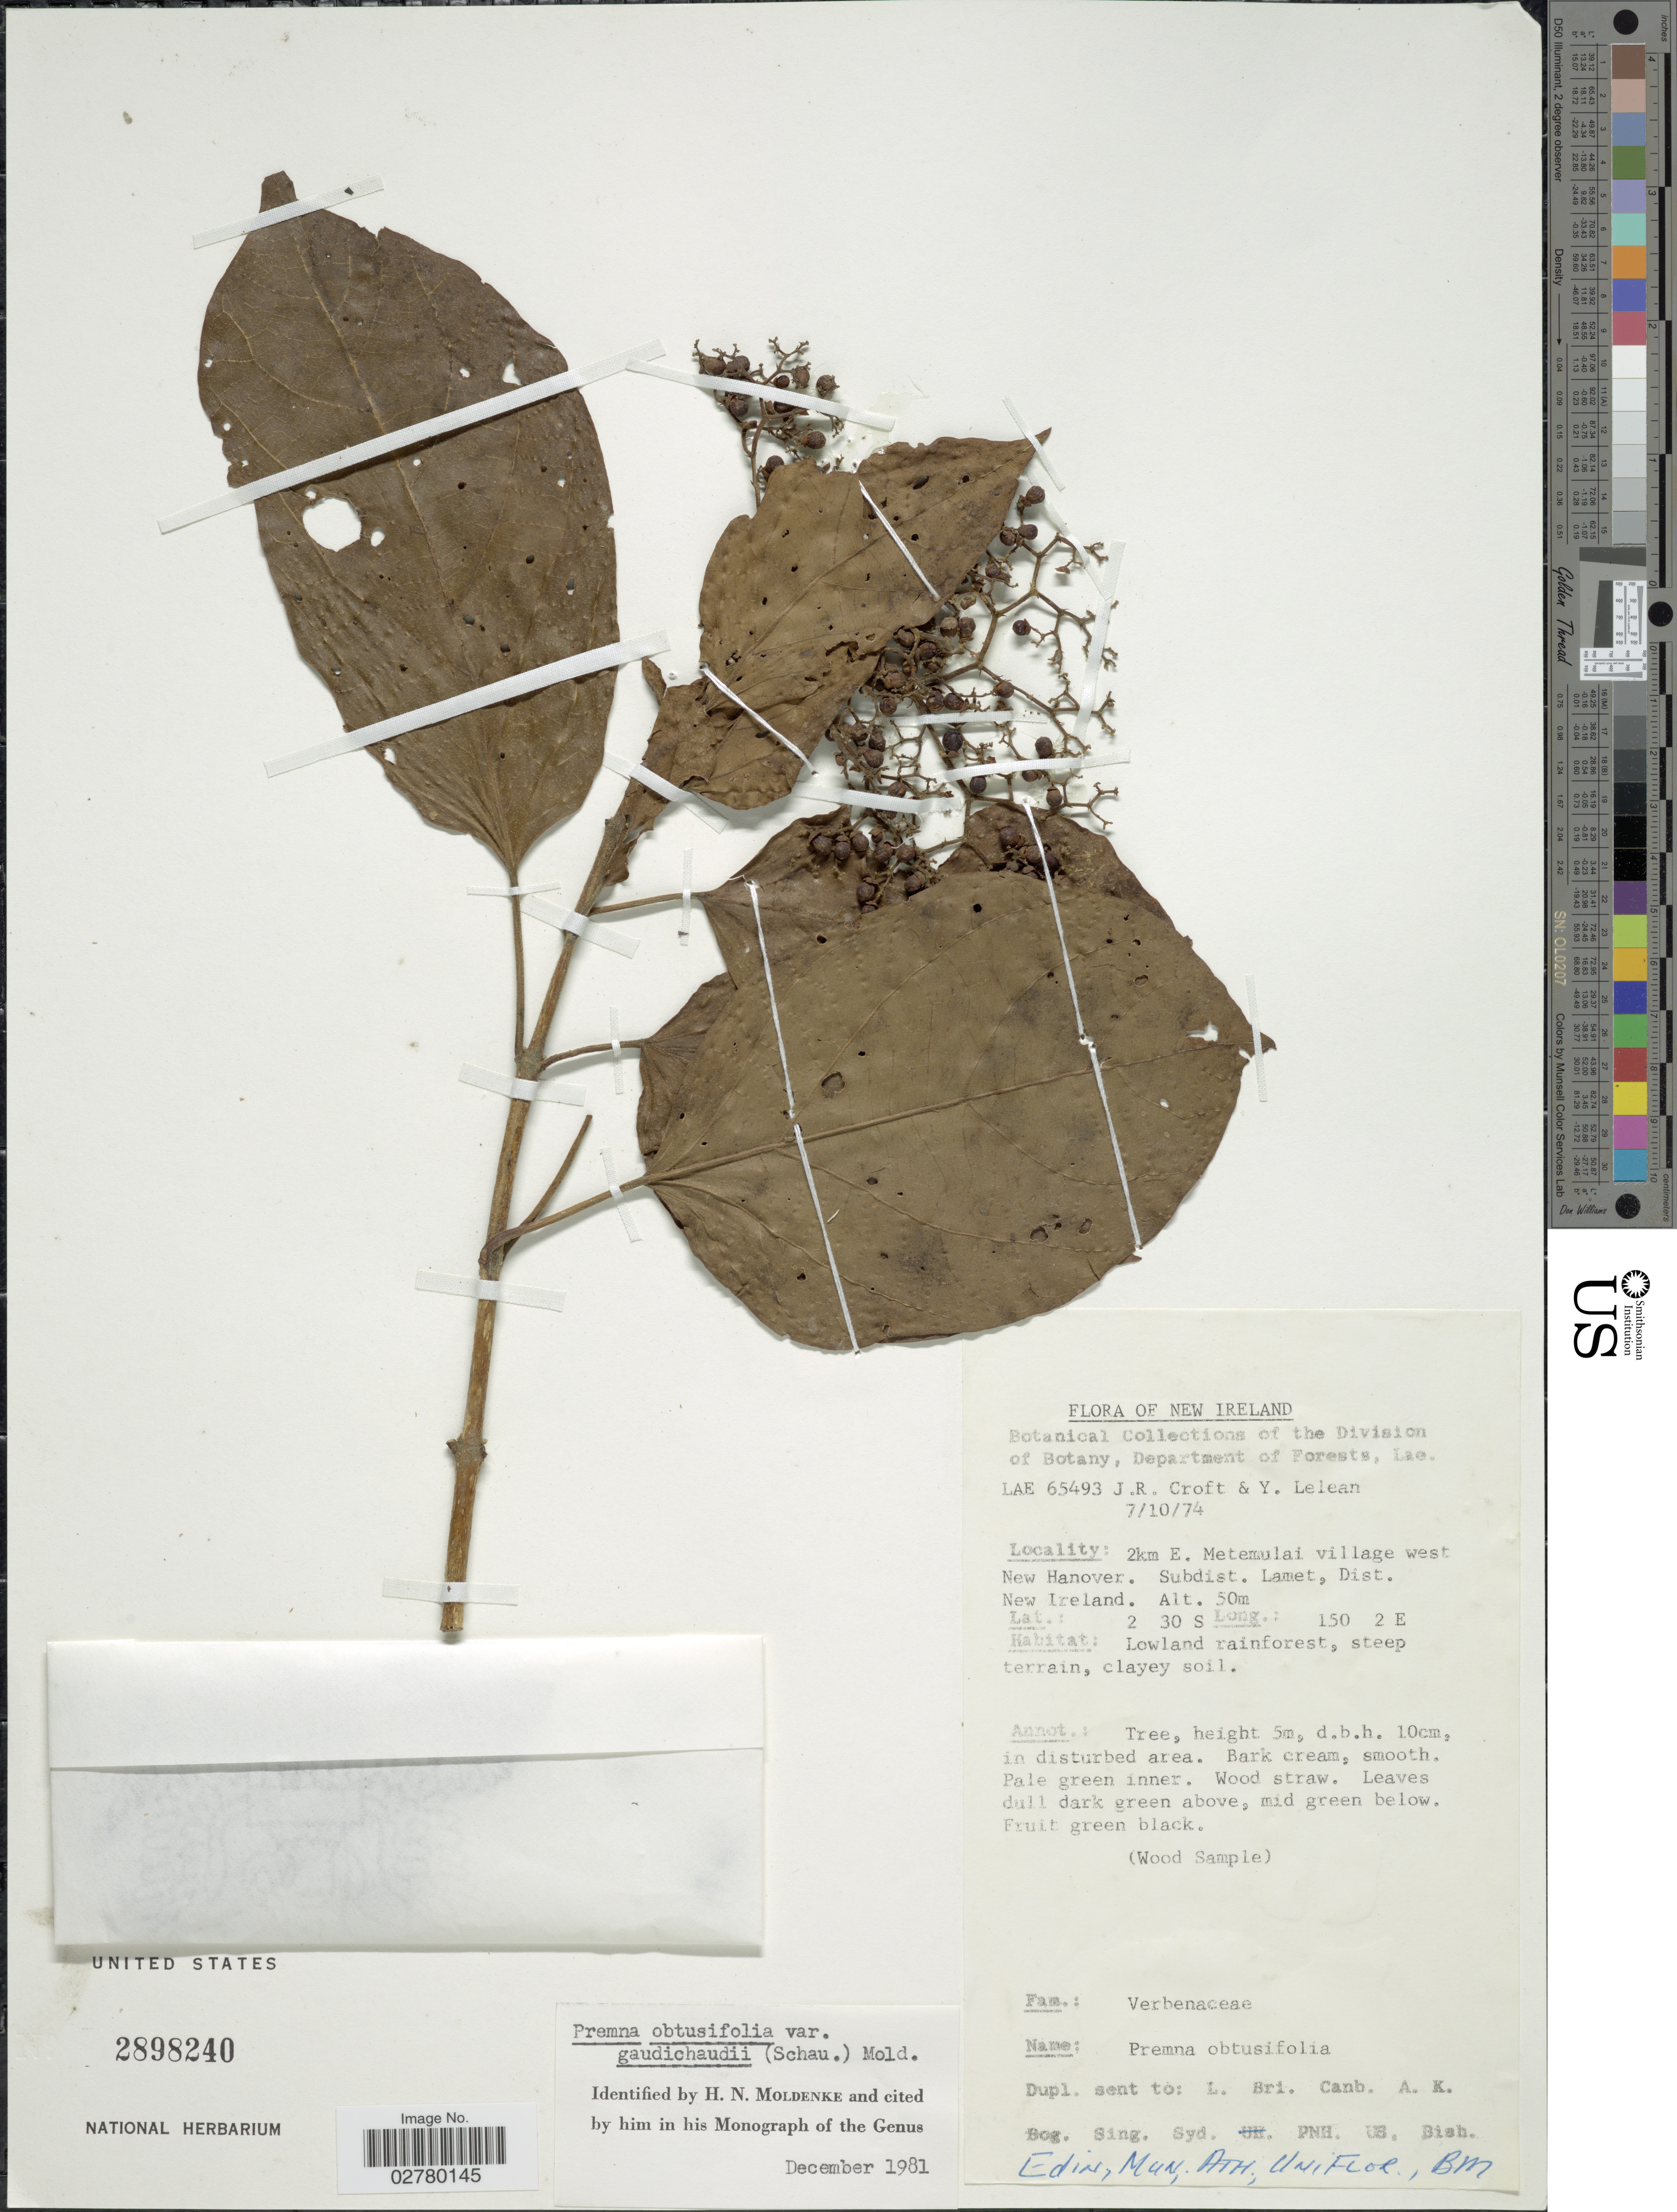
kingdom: Plantae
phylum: Tracheophyta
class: Magnoliopsida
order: Lamiales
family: Lamiaceae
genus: Premna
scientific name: Premna obtusifolia var. gaudichaudii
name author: (Schauer) Moldenke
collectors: J. R. Croft & Y. Lelean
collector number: LAE 65493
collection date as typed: Transcribed d/m/y: 7/10/74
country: Papua New Guinea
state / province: New Ireland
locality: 2km E. Metemulai village west New Hanover. Subdist. Lamet, Dist. New Ireland.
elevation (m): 50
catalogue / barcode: US 2898240